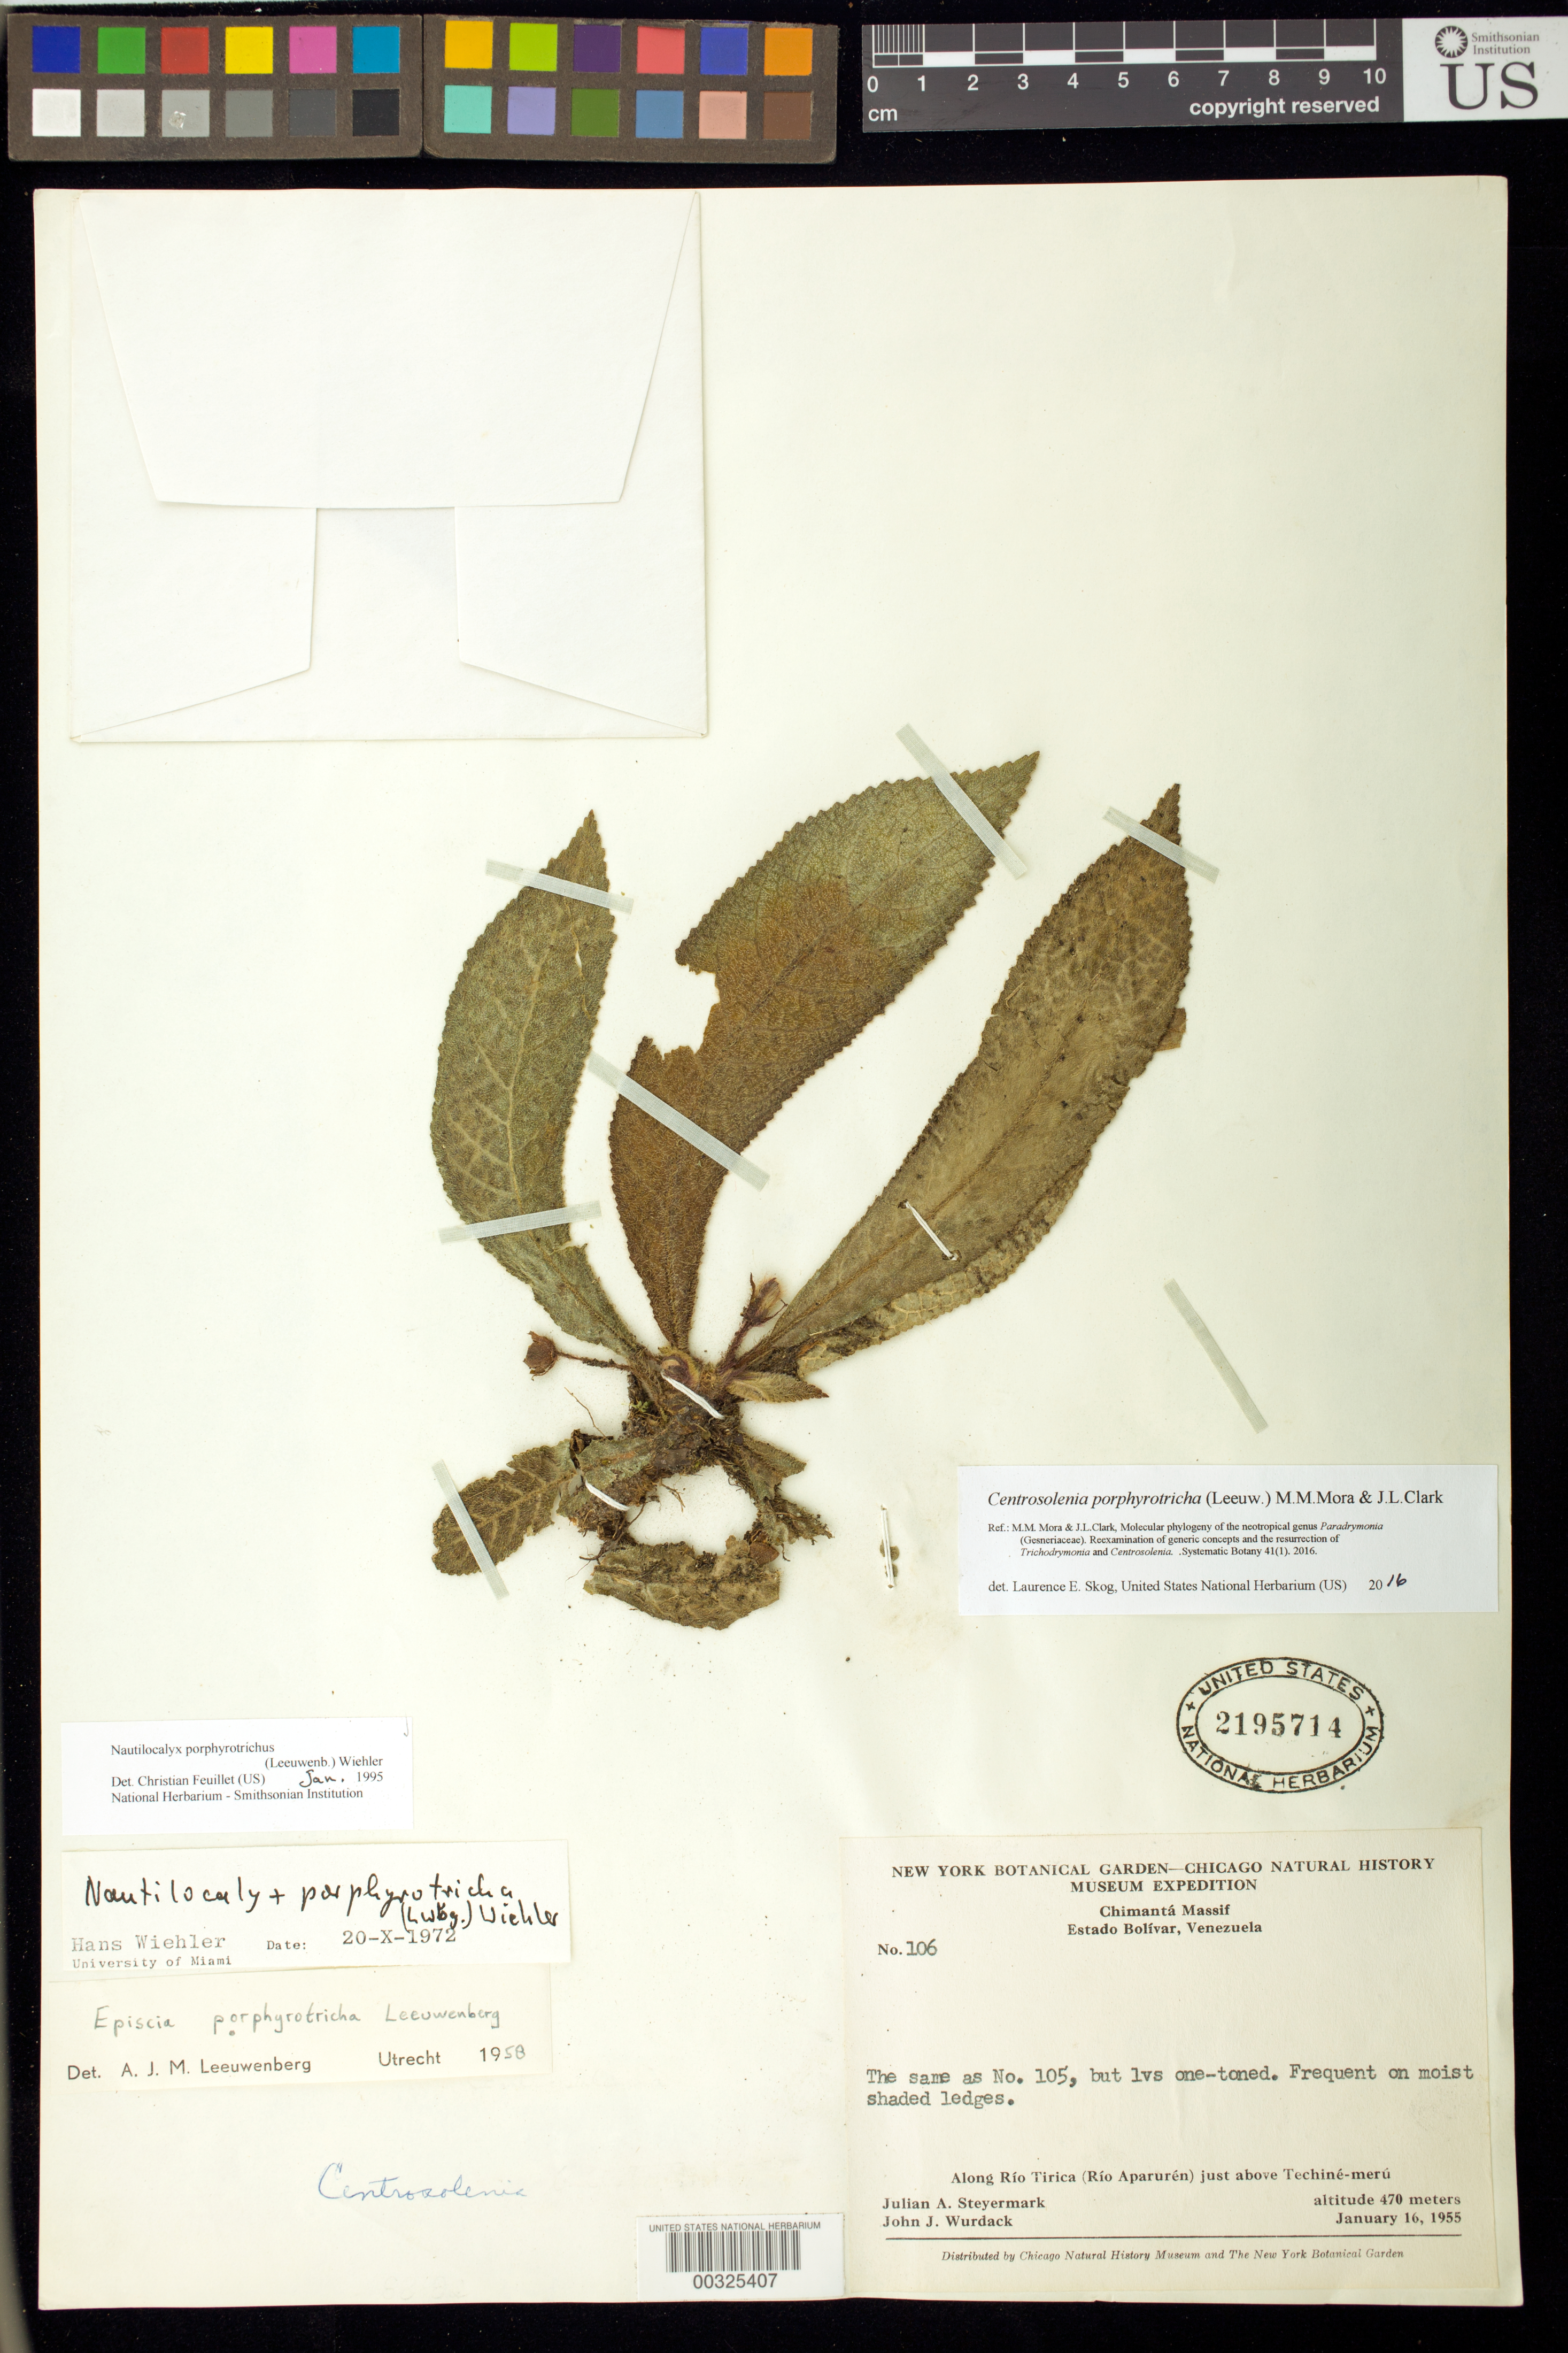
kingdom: Plantae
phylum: Tracheophyta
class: Magnoliopsida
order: Lamiales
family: Gesneriaceae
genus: Centrosolenia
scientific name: Centrosolenia porphyrotricha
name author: (Leeuw.) M.M. Mora & J.L. Clark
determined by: Skog, Laurence E.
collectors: J. Steyermark & J. J. Wurdack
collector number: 106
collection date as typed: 16 Jan 1955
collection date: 1955-01-16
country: Venezuela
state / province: Bolívar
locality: Chimantá Massif, along Río Tirica (Río Aparurén) just above Techiné-meru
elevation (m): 470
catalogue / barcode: US 2195714